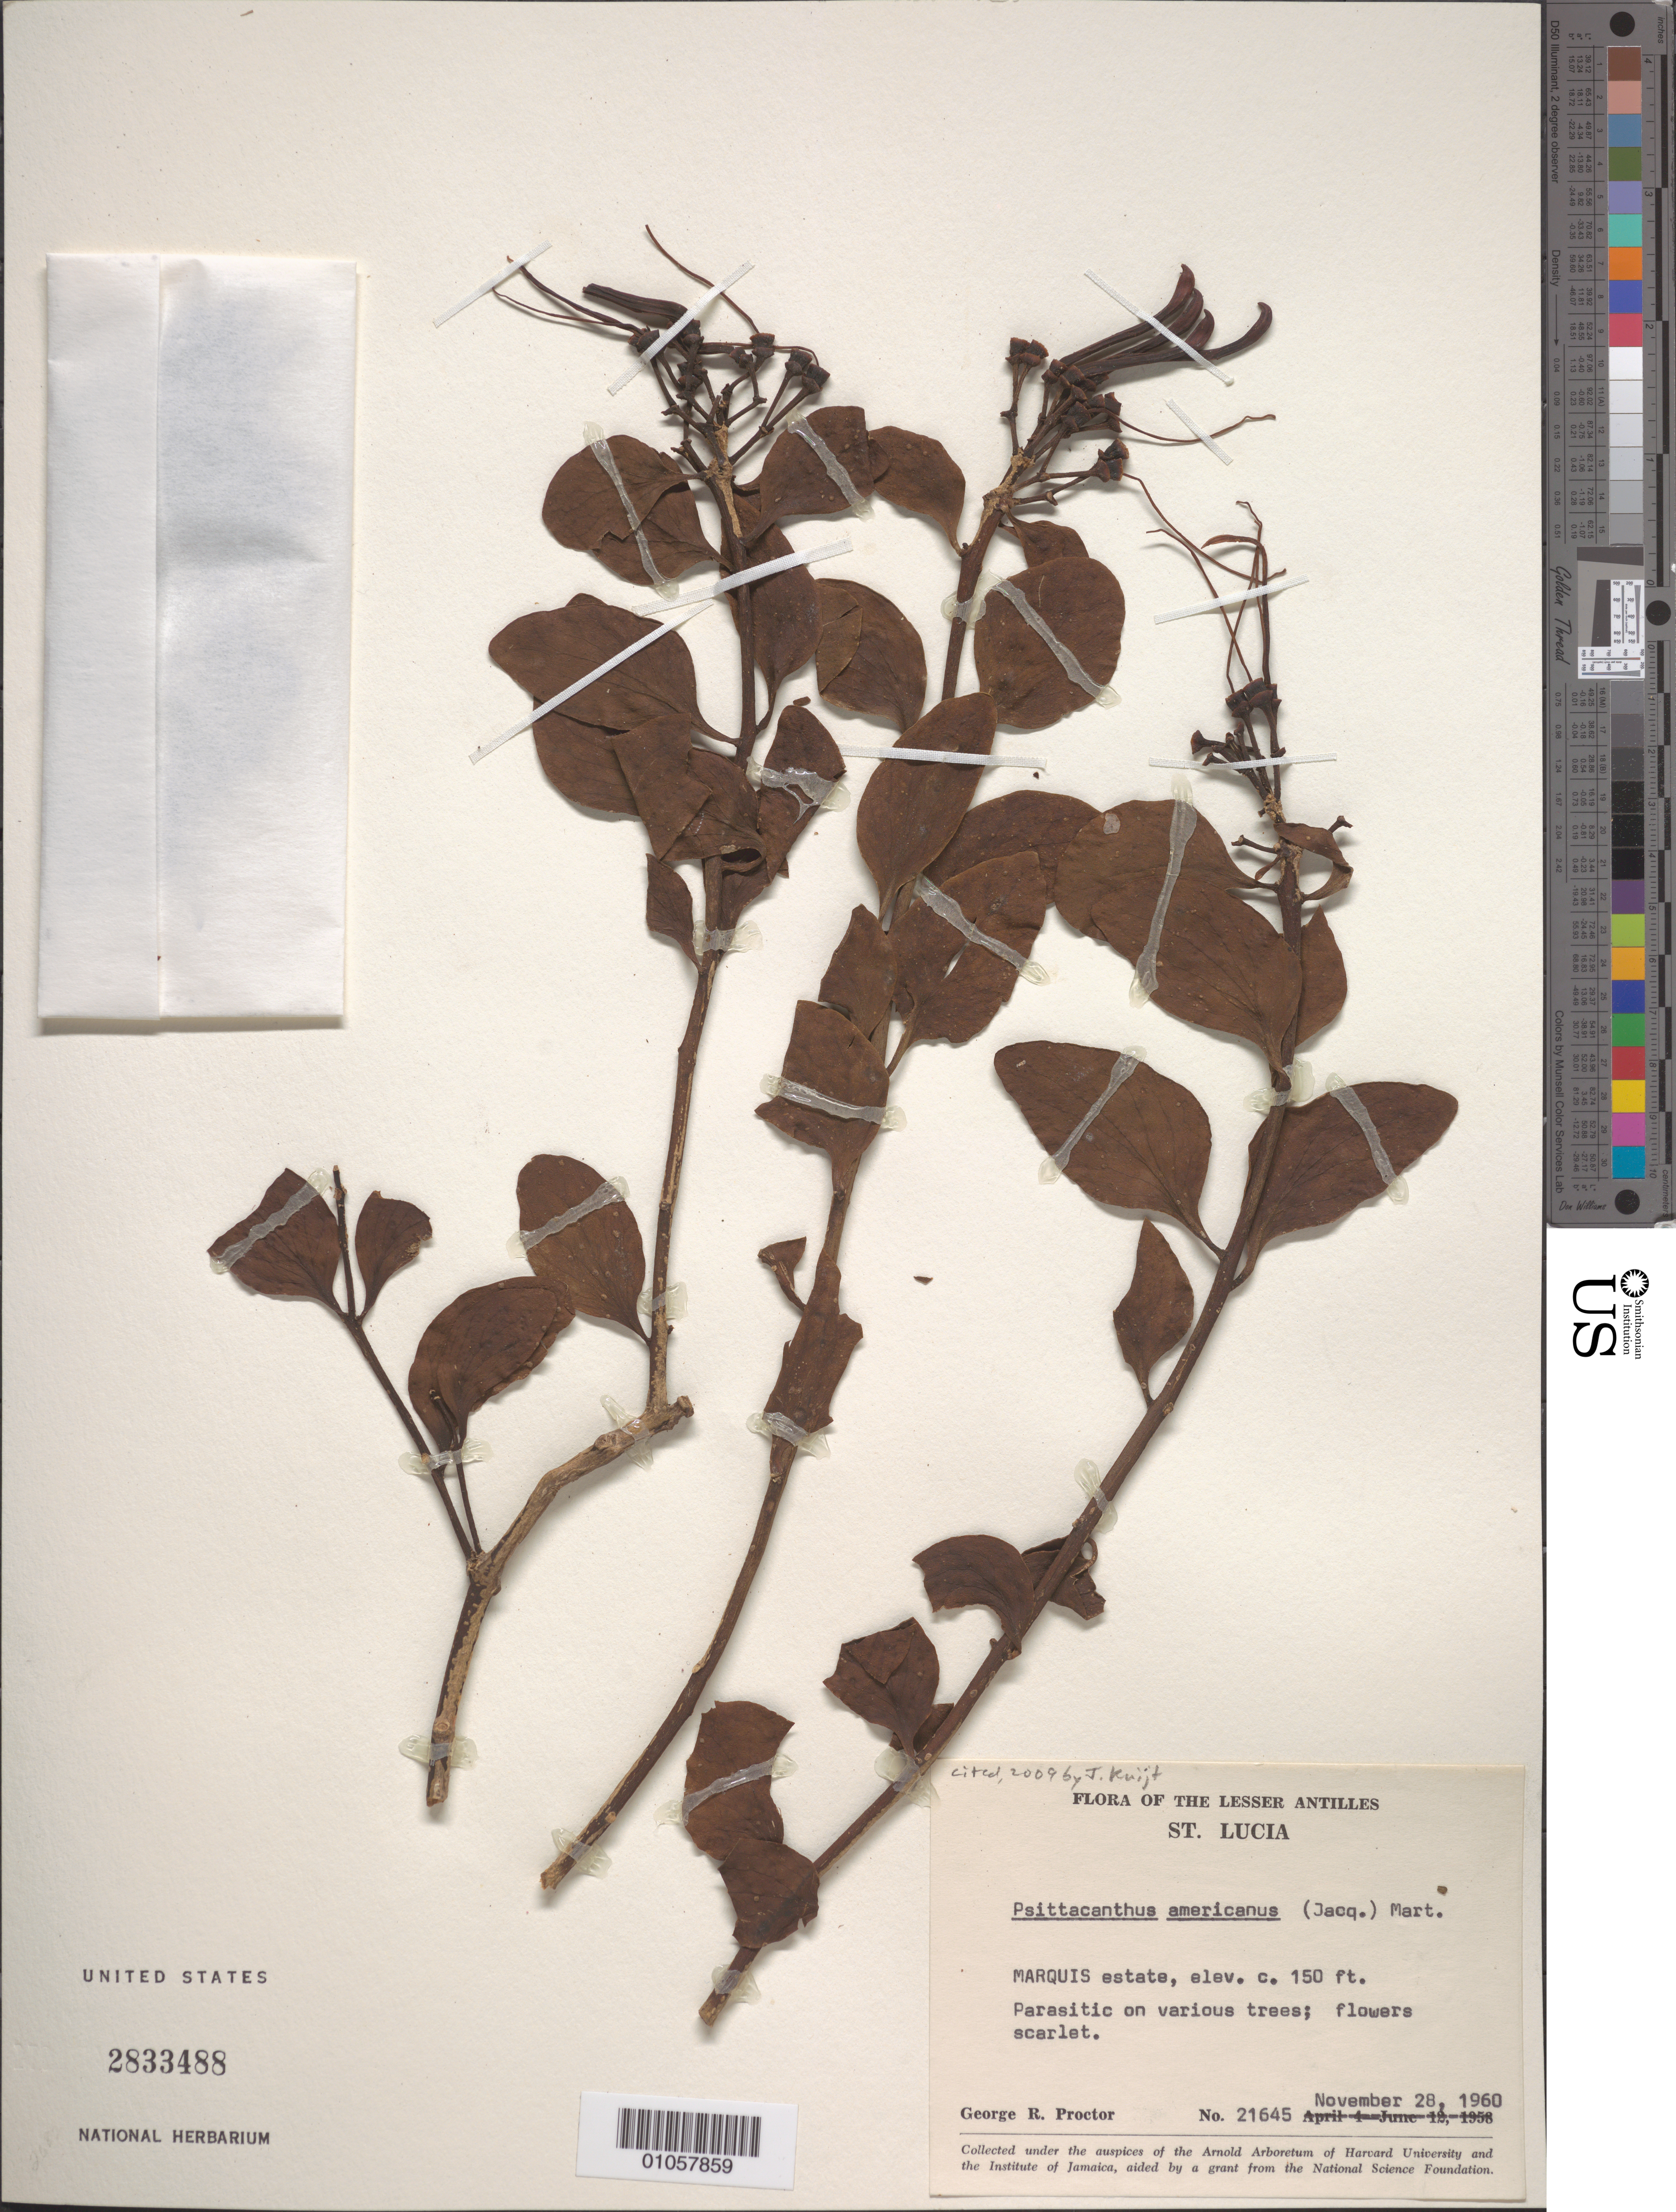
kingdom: Plantae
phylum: Tracheophyta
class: Magnoliopsida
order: Dipsacales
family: Caprifoliaceae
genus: Psitticanthus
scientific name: Psitticanthus americanus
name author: Mart.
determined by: Kuijt, Job, (CANADA)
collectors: G. R. Proctor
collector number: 21645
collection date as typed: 28 Nov 1960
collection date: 1960-11-28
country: St. Lucia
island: St. Lucia I.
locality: Marquis Estate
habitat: Parasitic on various trees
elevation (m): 46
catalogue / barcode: US 2833488